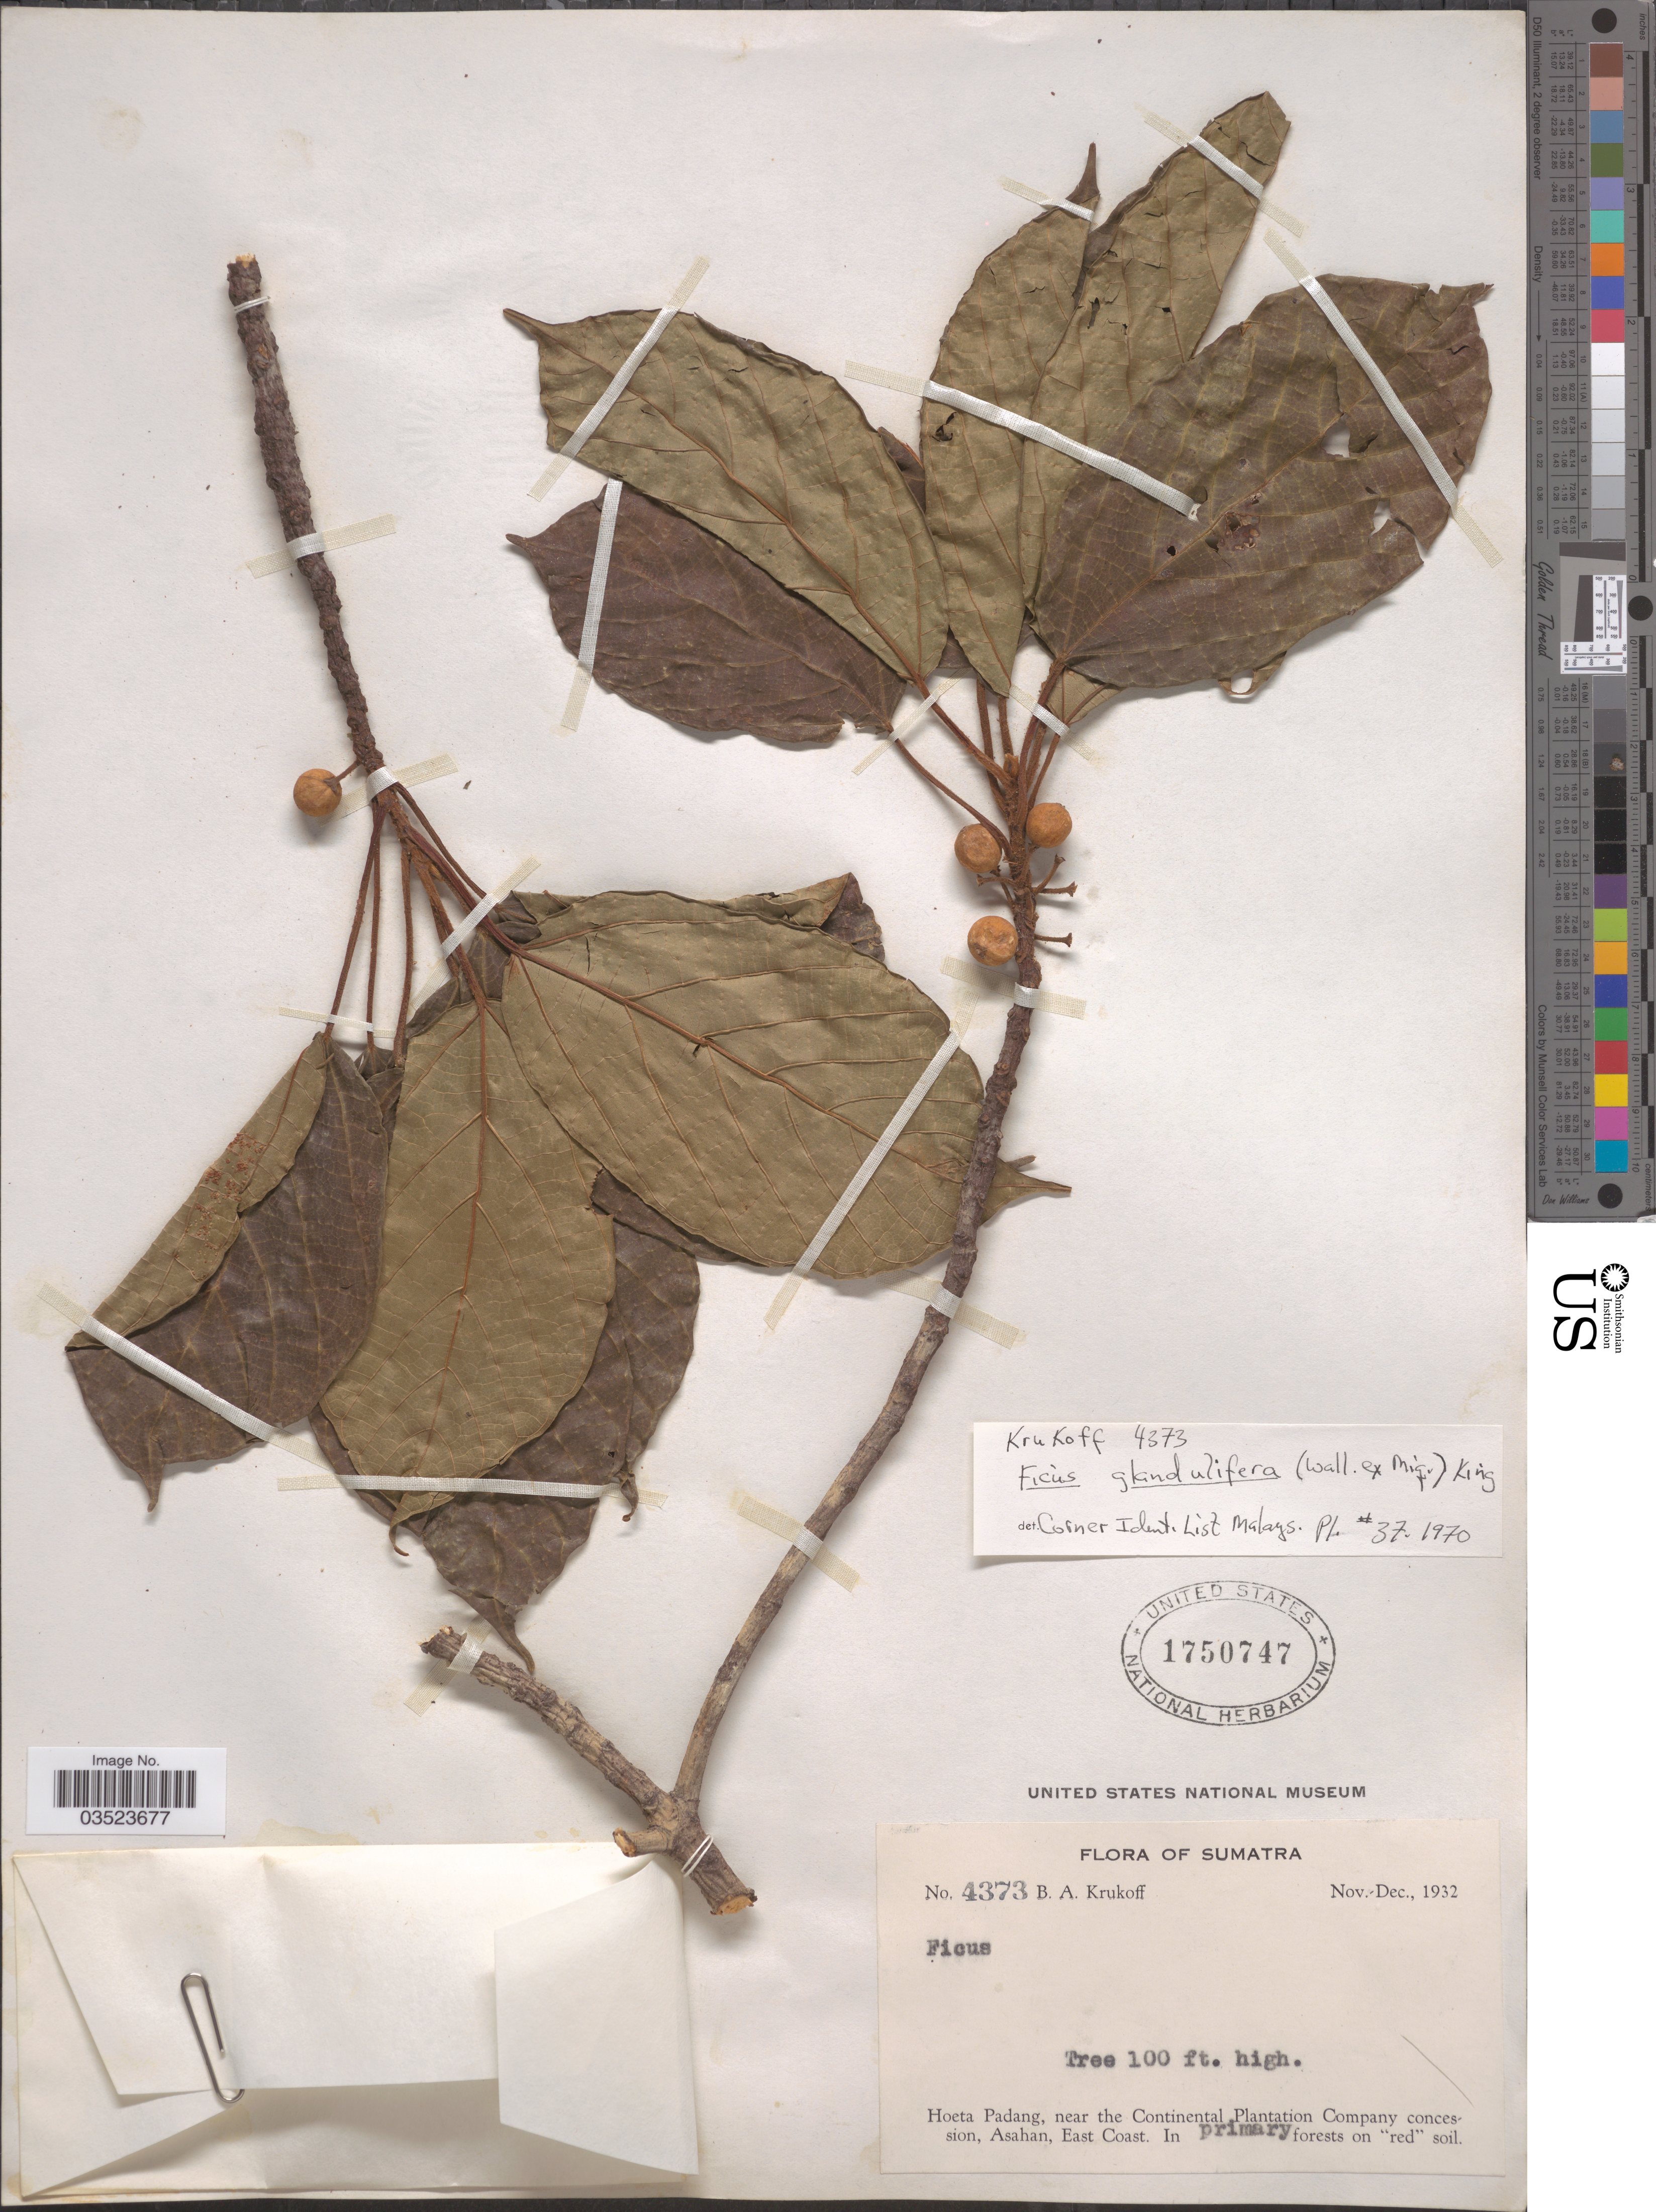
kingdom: Plantae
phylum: Tracheophyta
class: Magnoliopsida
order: Rosales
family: Moraceae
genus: Ficus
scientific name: Ficus glandulifera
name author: Summerh.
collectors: B. A. Krukoff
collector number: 4373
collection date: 1932-11/1932-12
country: Indonesia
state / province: Sumatra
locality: Hoeta Padang, near the Continental Plantation Company concession, Asahan, East Coast.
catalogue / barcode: US 1750747